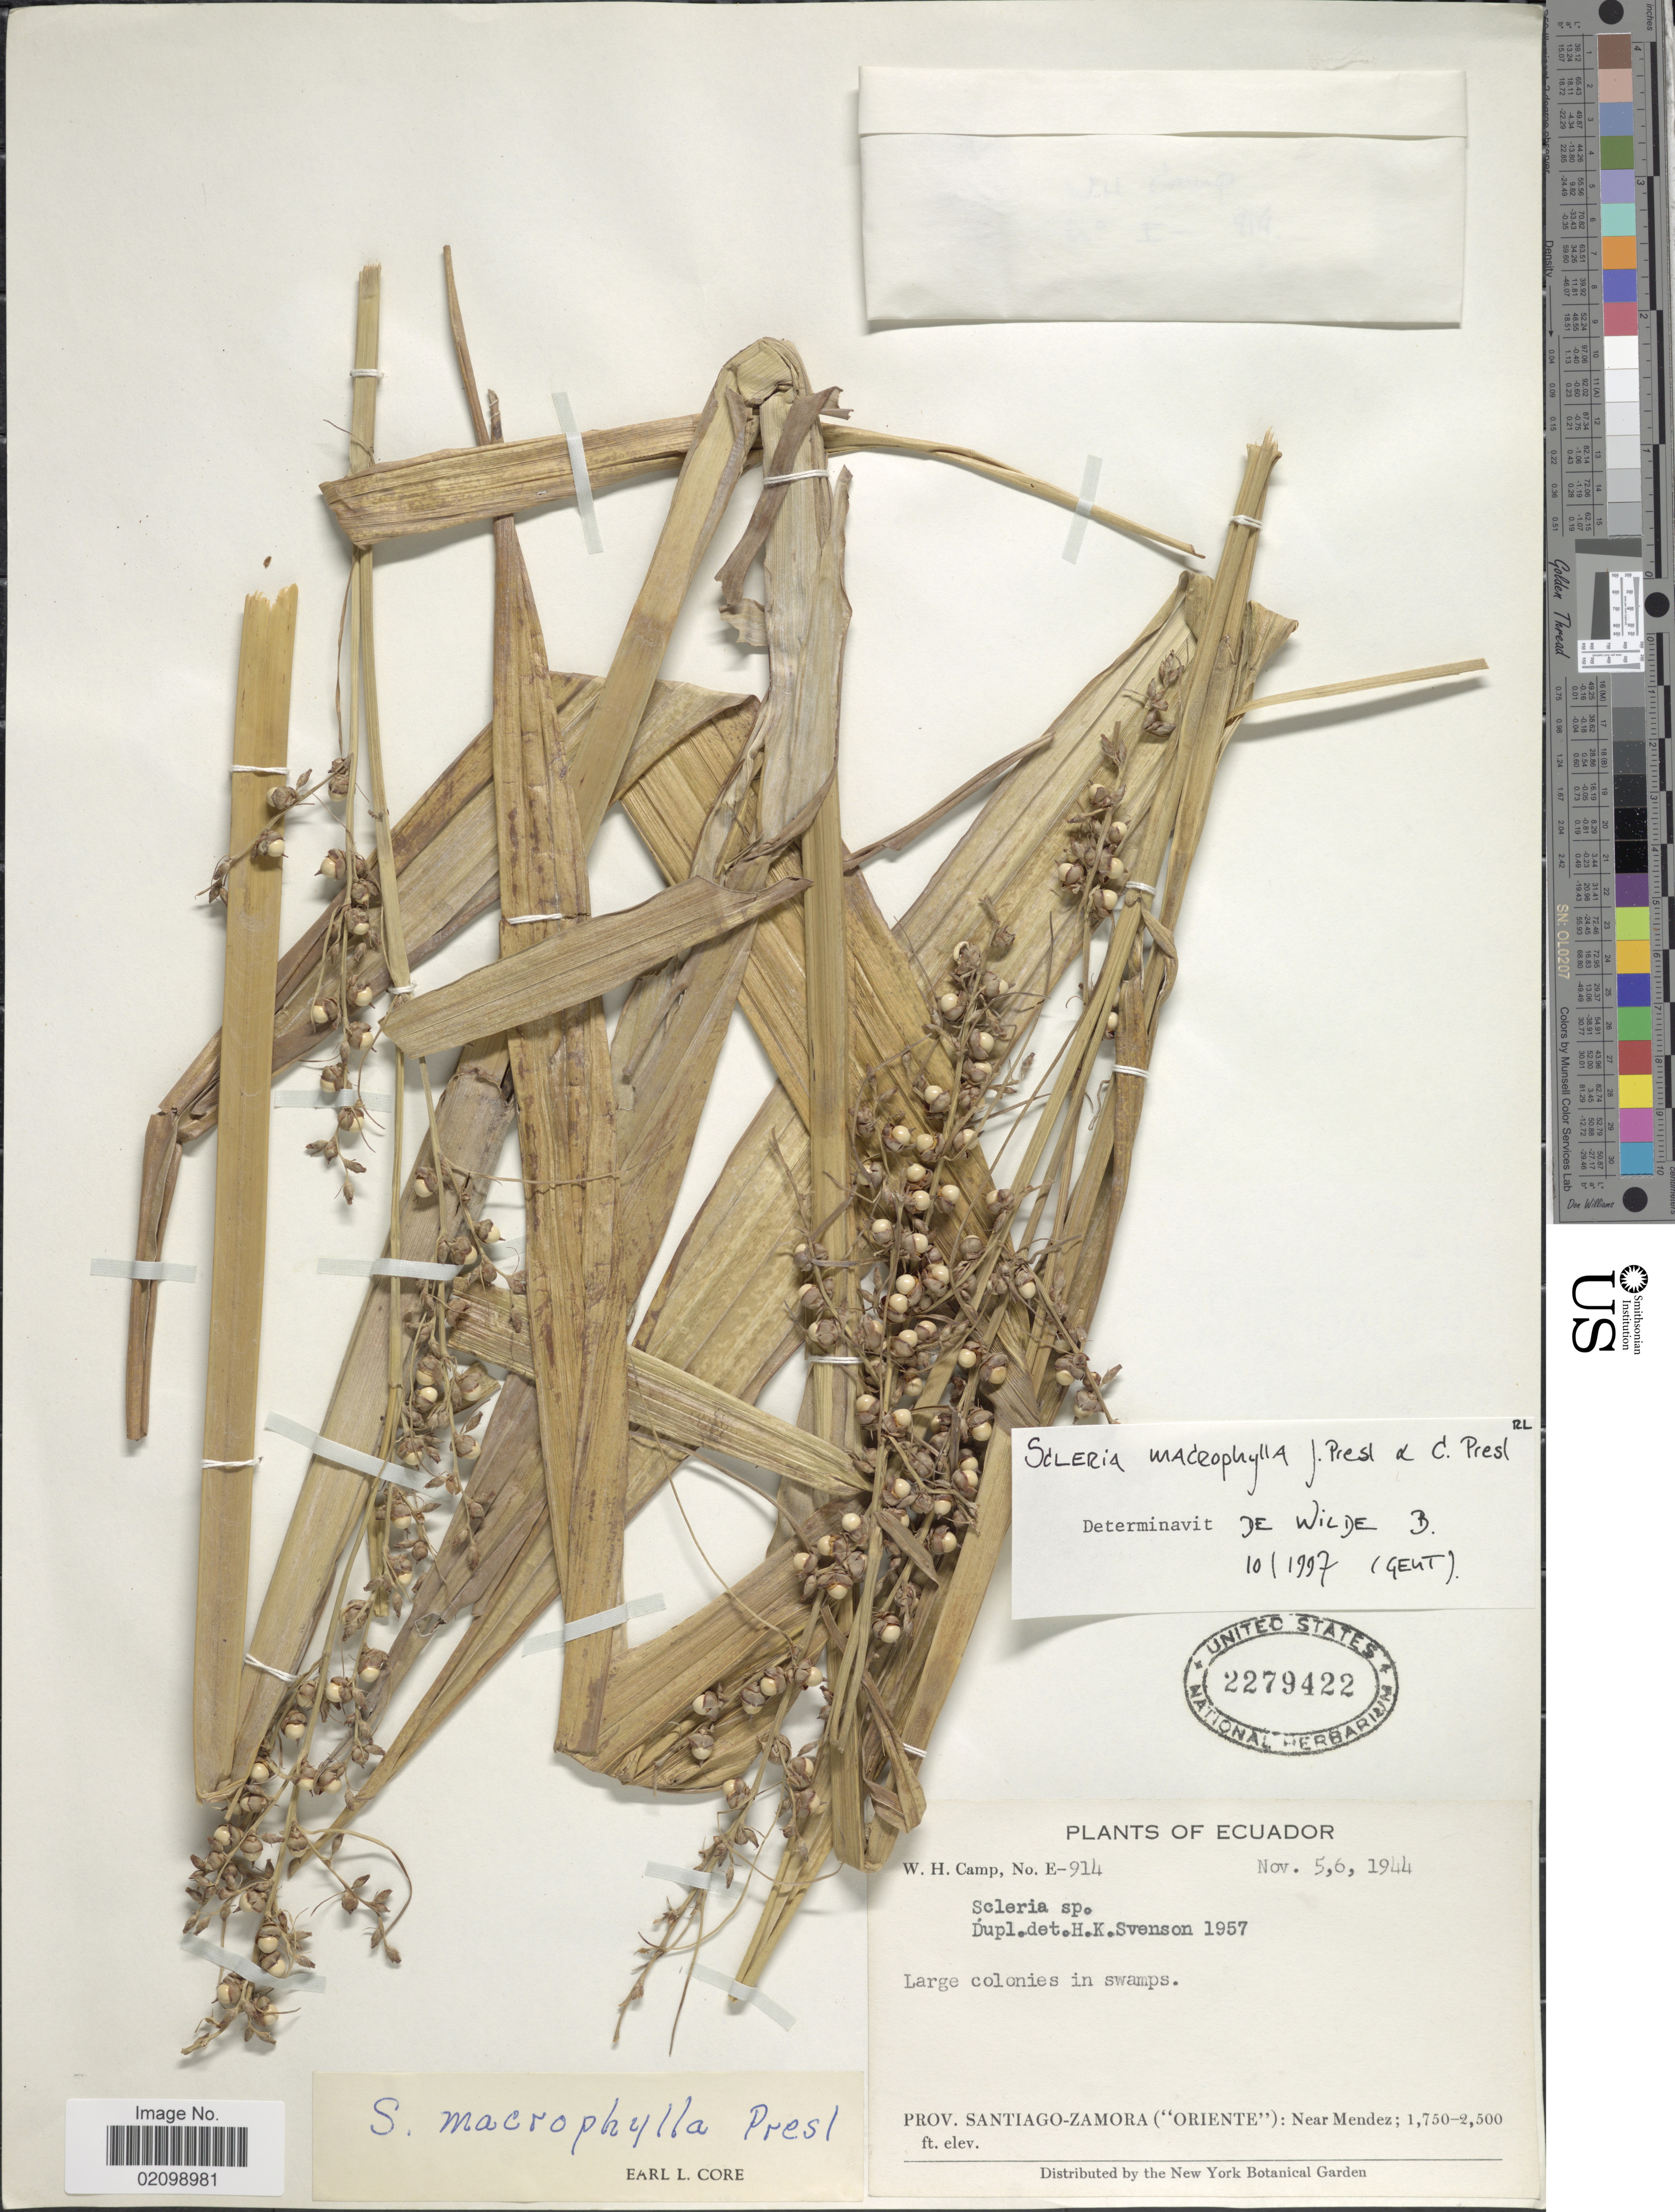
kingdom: Plantae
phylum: Tracheophyta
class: Liliopsida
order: Poales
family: Cyperaceae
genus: Scleria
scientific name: Scleria macrophylla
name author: J. Presl & C. Presl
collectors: W. H. Camp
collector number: E-914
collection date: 1944-11-05/1944-11-06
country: Ecuador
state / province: Morona-Santiago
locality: Prov.Santiago-Zamora ("Oriente"): Near Mendez.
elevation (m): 533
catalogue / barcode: US 2279422